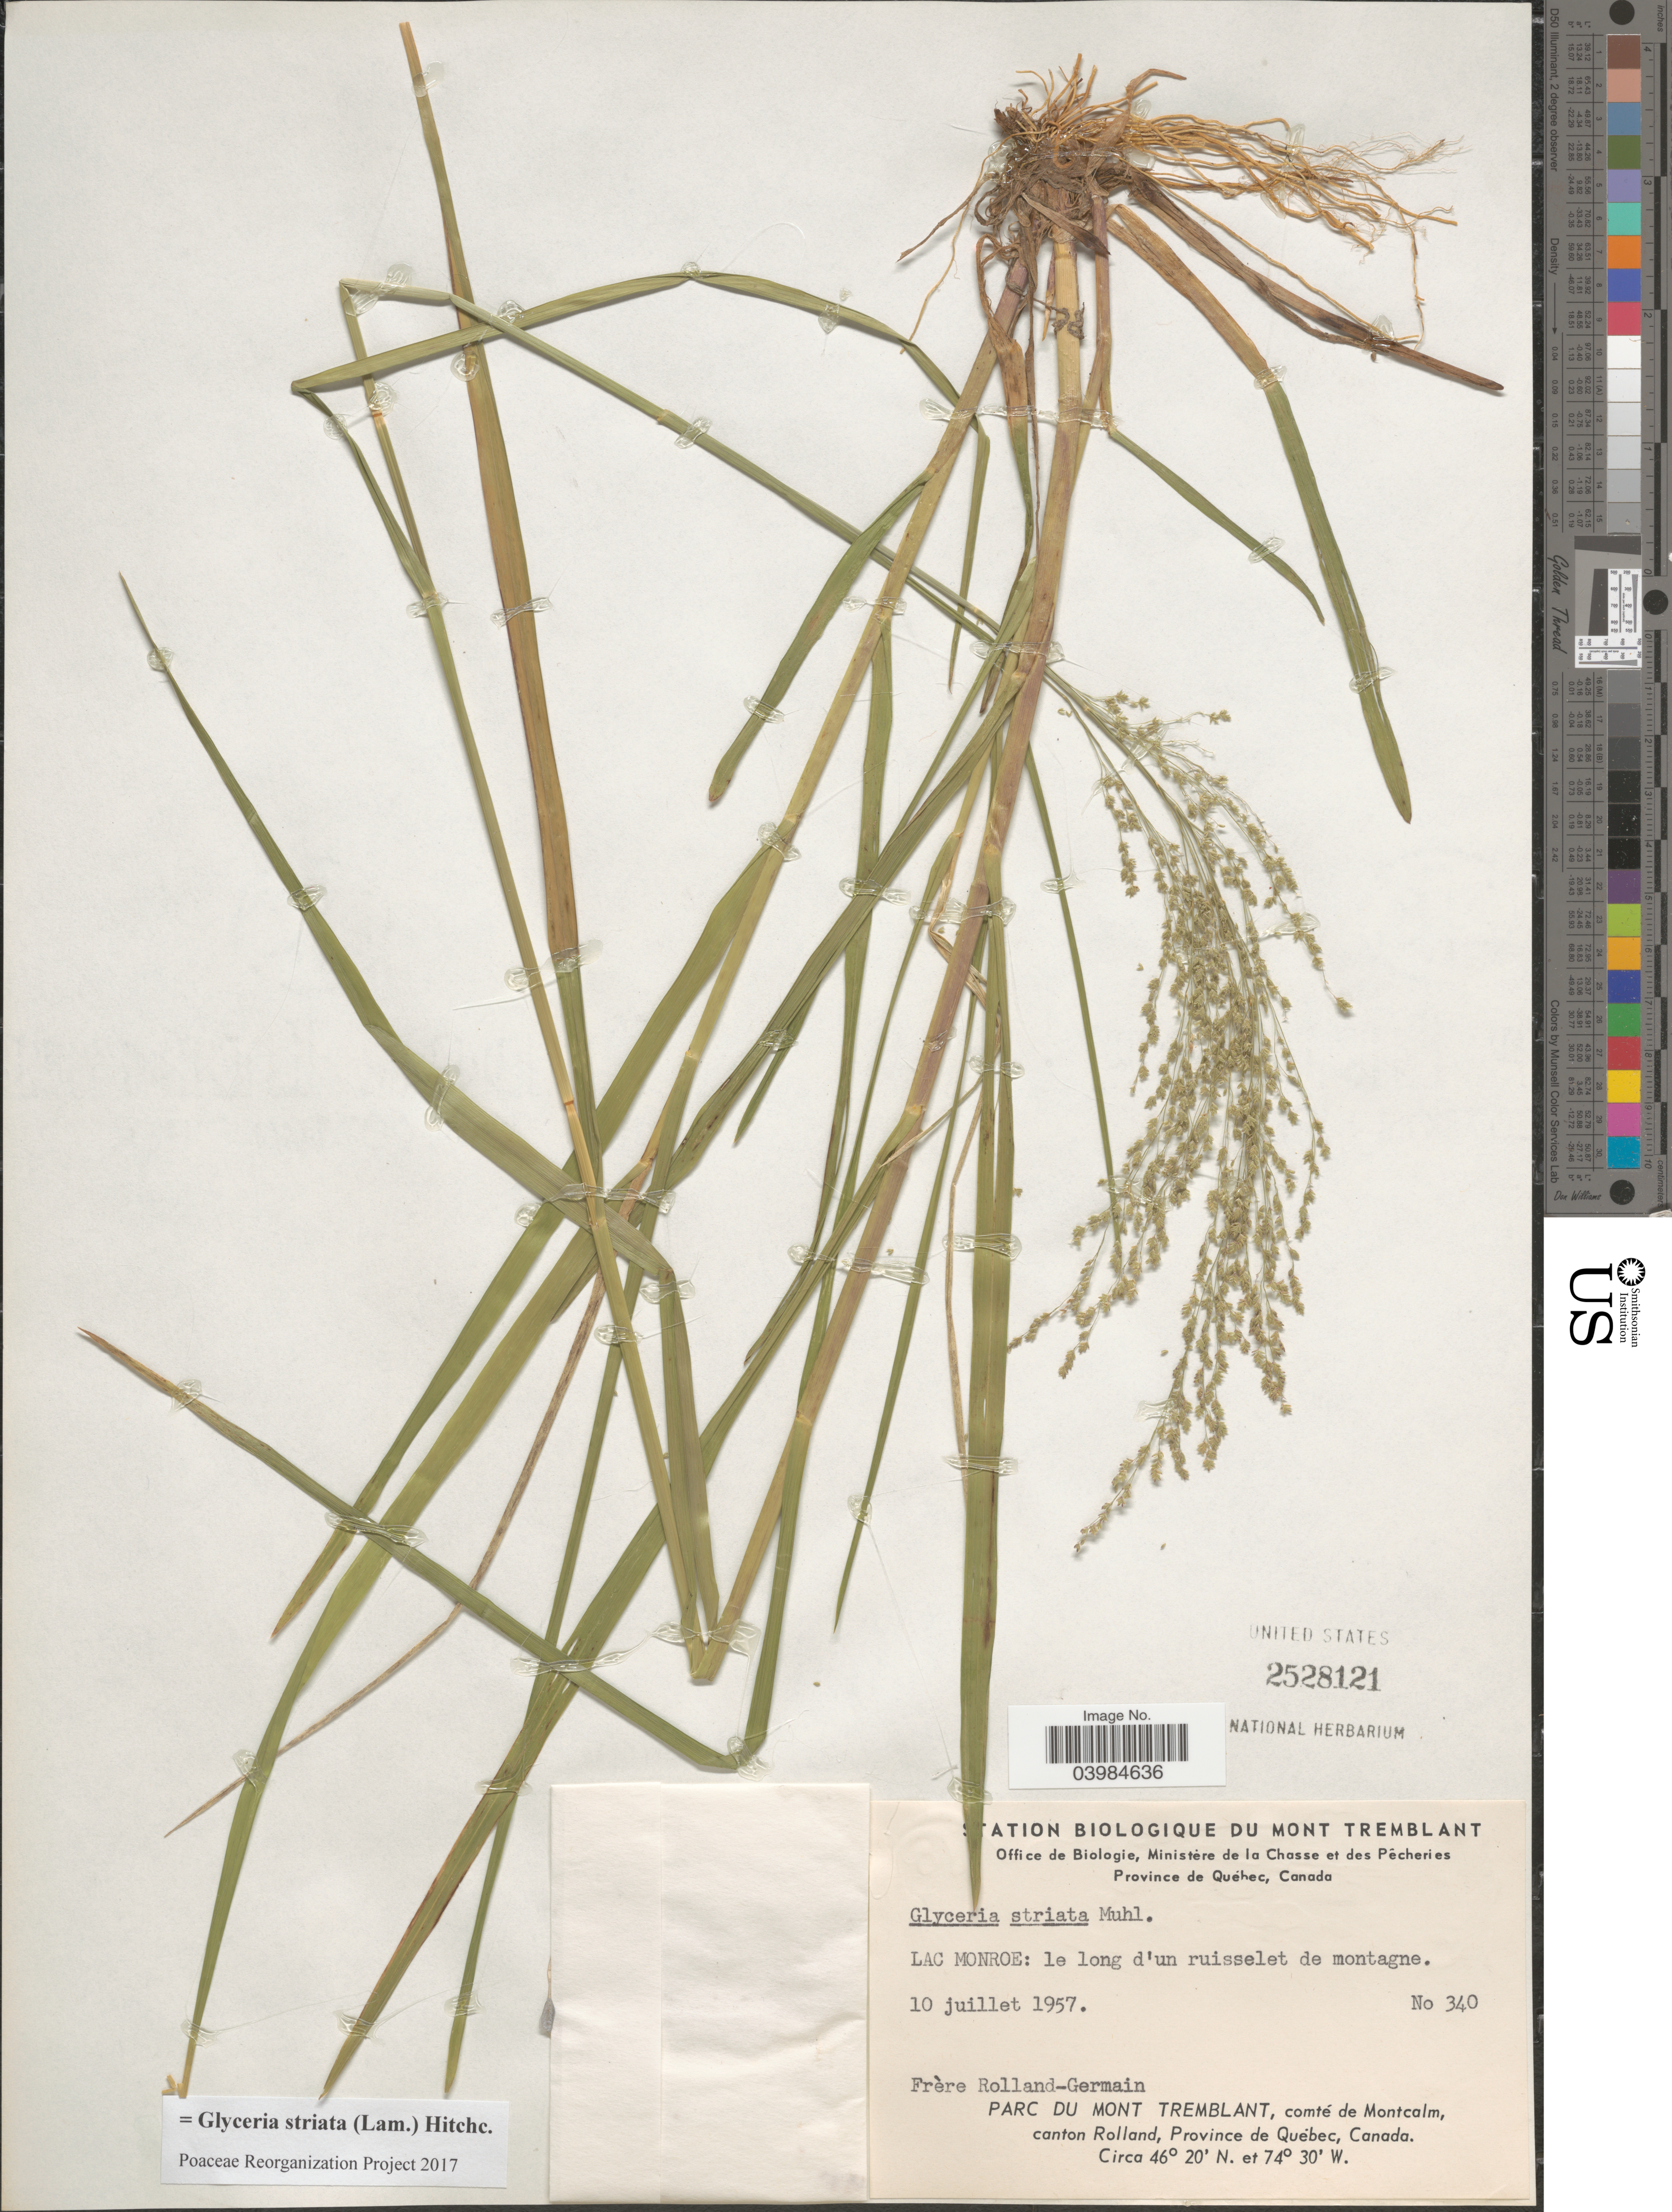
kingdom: Plantae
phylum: Tracheophyta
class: Liliopsida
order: Poales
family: Poaceae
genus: Glyceria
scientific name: Glyceria striata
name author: (Lam.) Hitchc.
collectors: Rolland-Germain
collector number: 340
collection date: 1957-07-10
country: Canada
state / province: Quebec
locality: Lac Monroe: le long d'un ruisselet de montagne. Parc Du Mont Tremblant, comté de Montcalm, canton Rolland.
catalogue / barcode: US 2528121